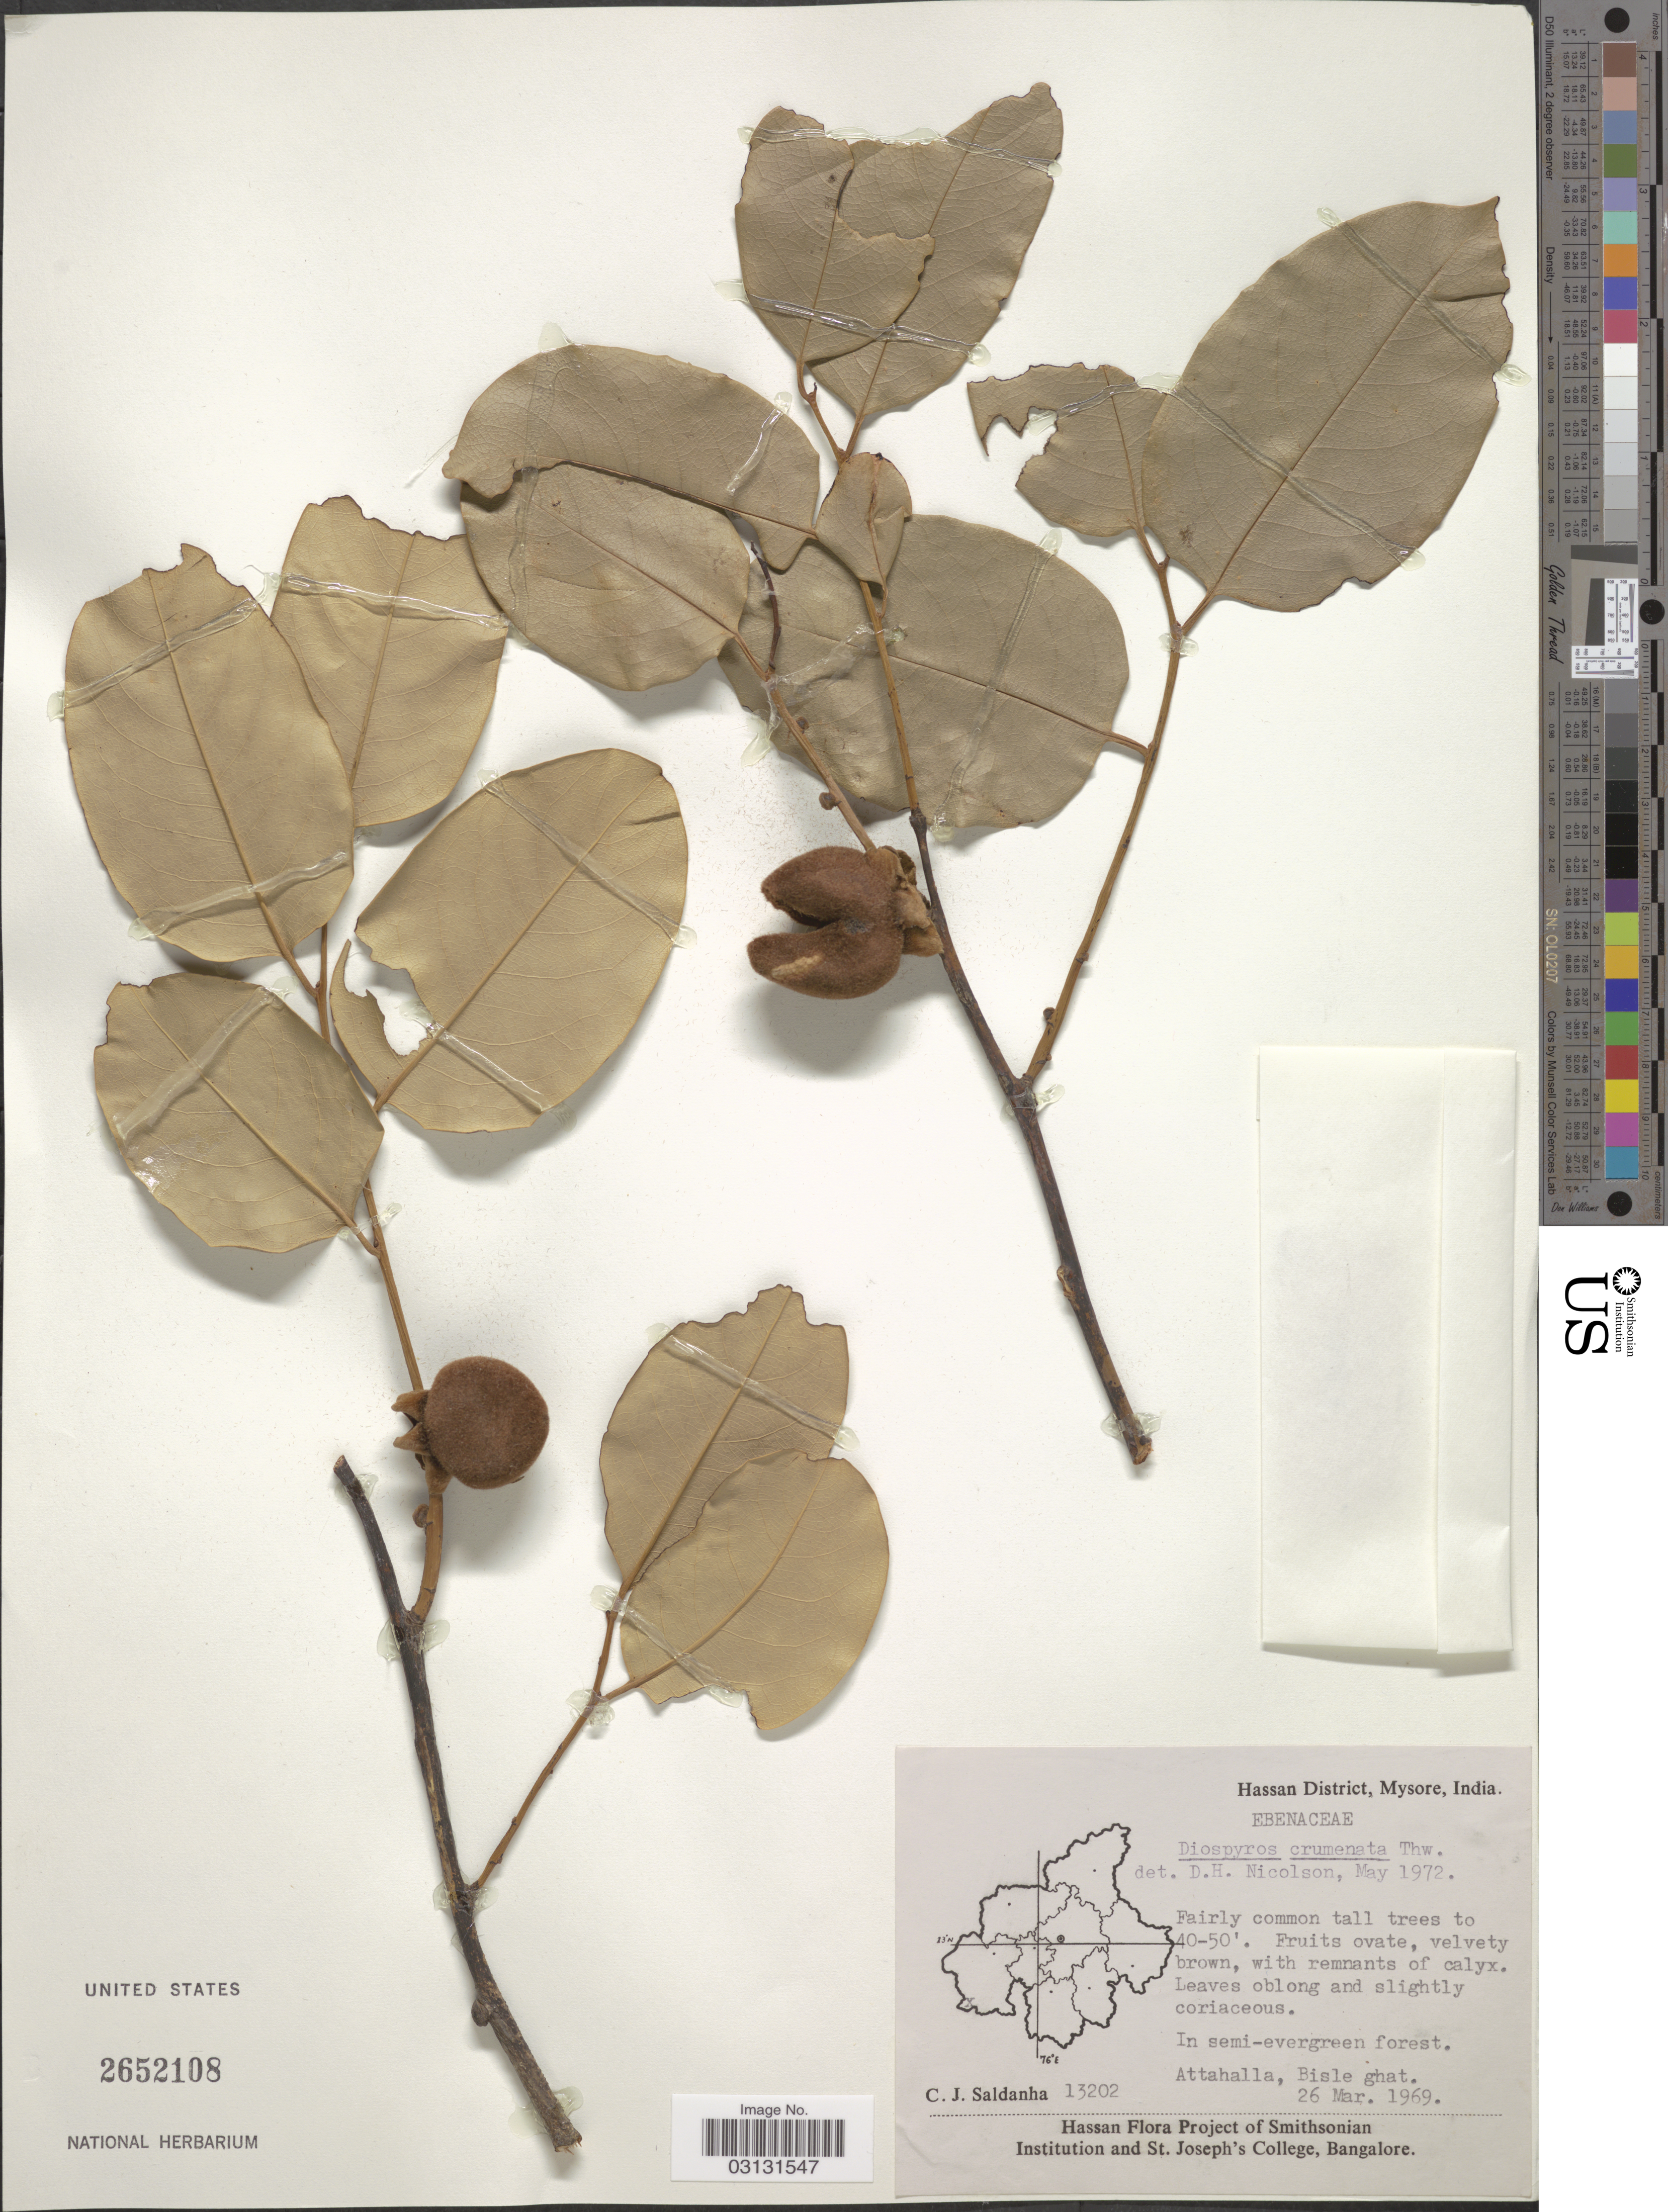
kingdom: Plantae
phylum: Tracheophyta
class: Magnoliopsida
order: Ericales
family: Ebenaceae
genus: Diospyros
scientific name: Diospyros crumenata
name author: Thwaites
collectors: C. J. Saldanha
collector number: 13202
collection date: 1969-03-26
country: India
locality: Hassan District, Mysore. Attahalla, Bisle ghat.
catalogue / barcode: US 2652108